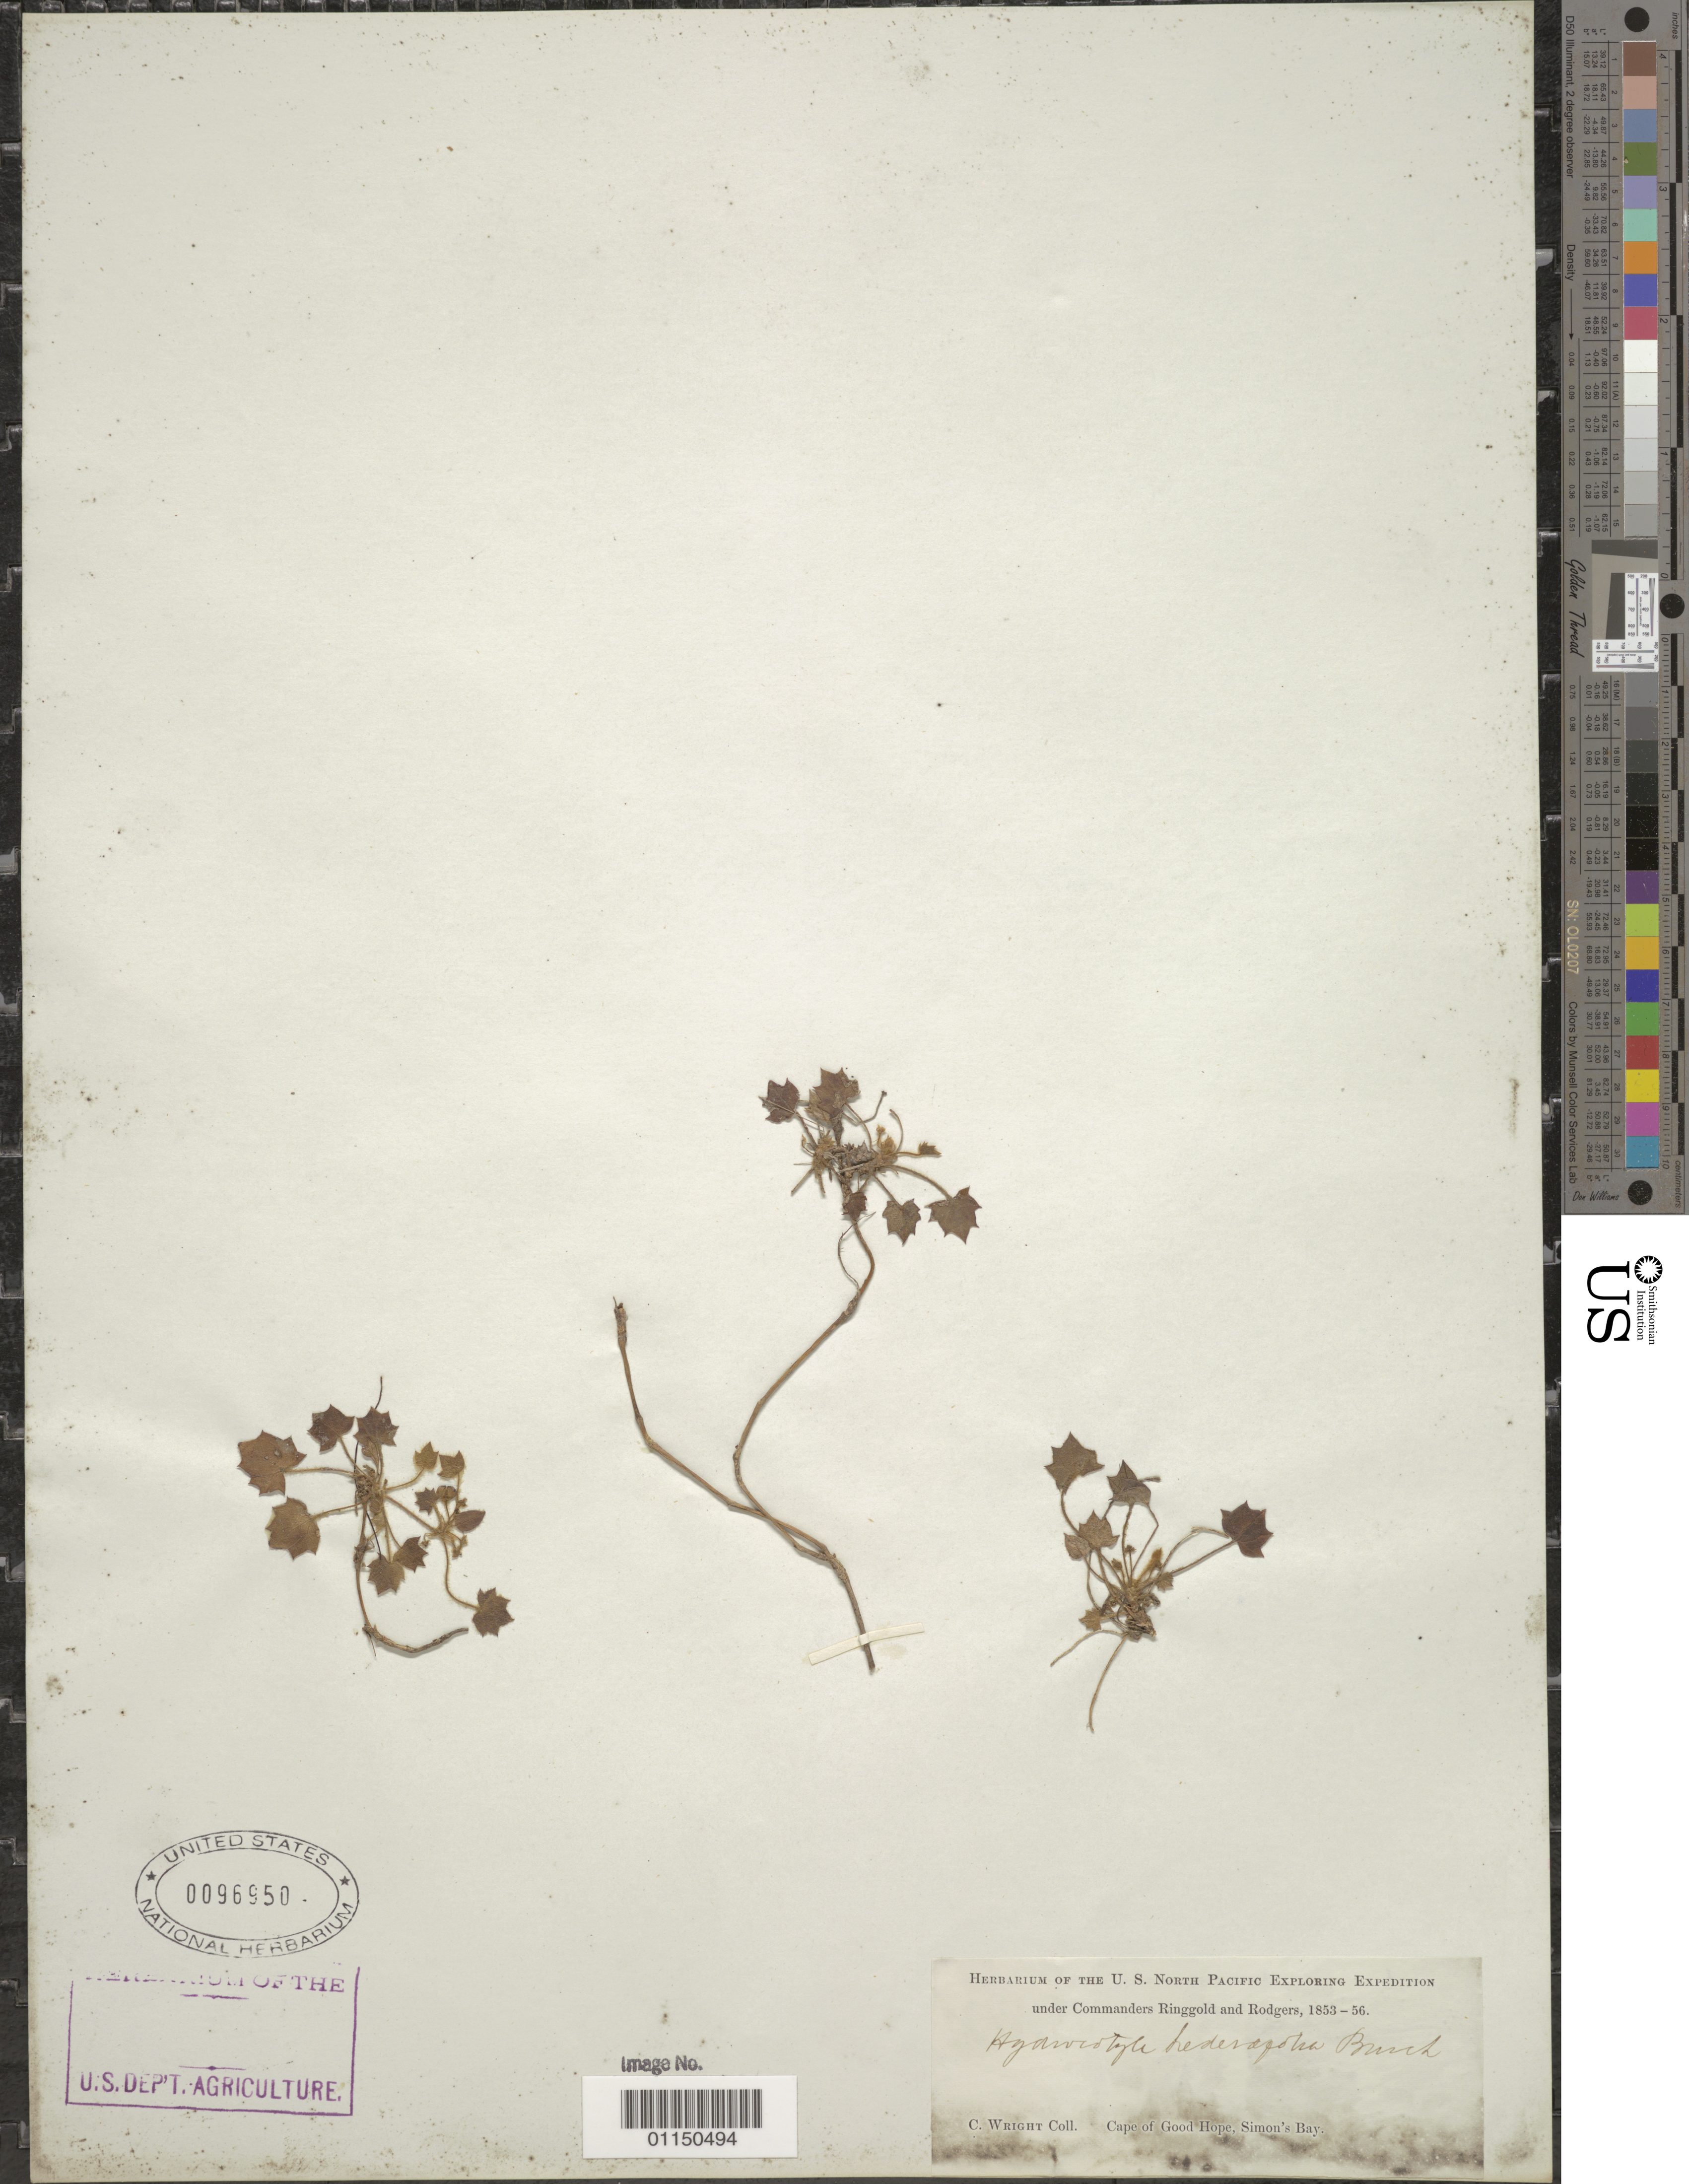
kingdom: Plantae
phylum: Tracheophyta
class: Magnoliopsida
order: Apiales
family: Araliaceae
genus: Hydrocotyle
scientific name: Hydrocotyle heucheraefolia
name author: Mathias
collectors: C. Wright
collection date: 1853/1856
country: South Africa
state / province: Western Cape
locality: Cape of Good Hope, Simon's Bay.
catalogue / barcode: US 96950